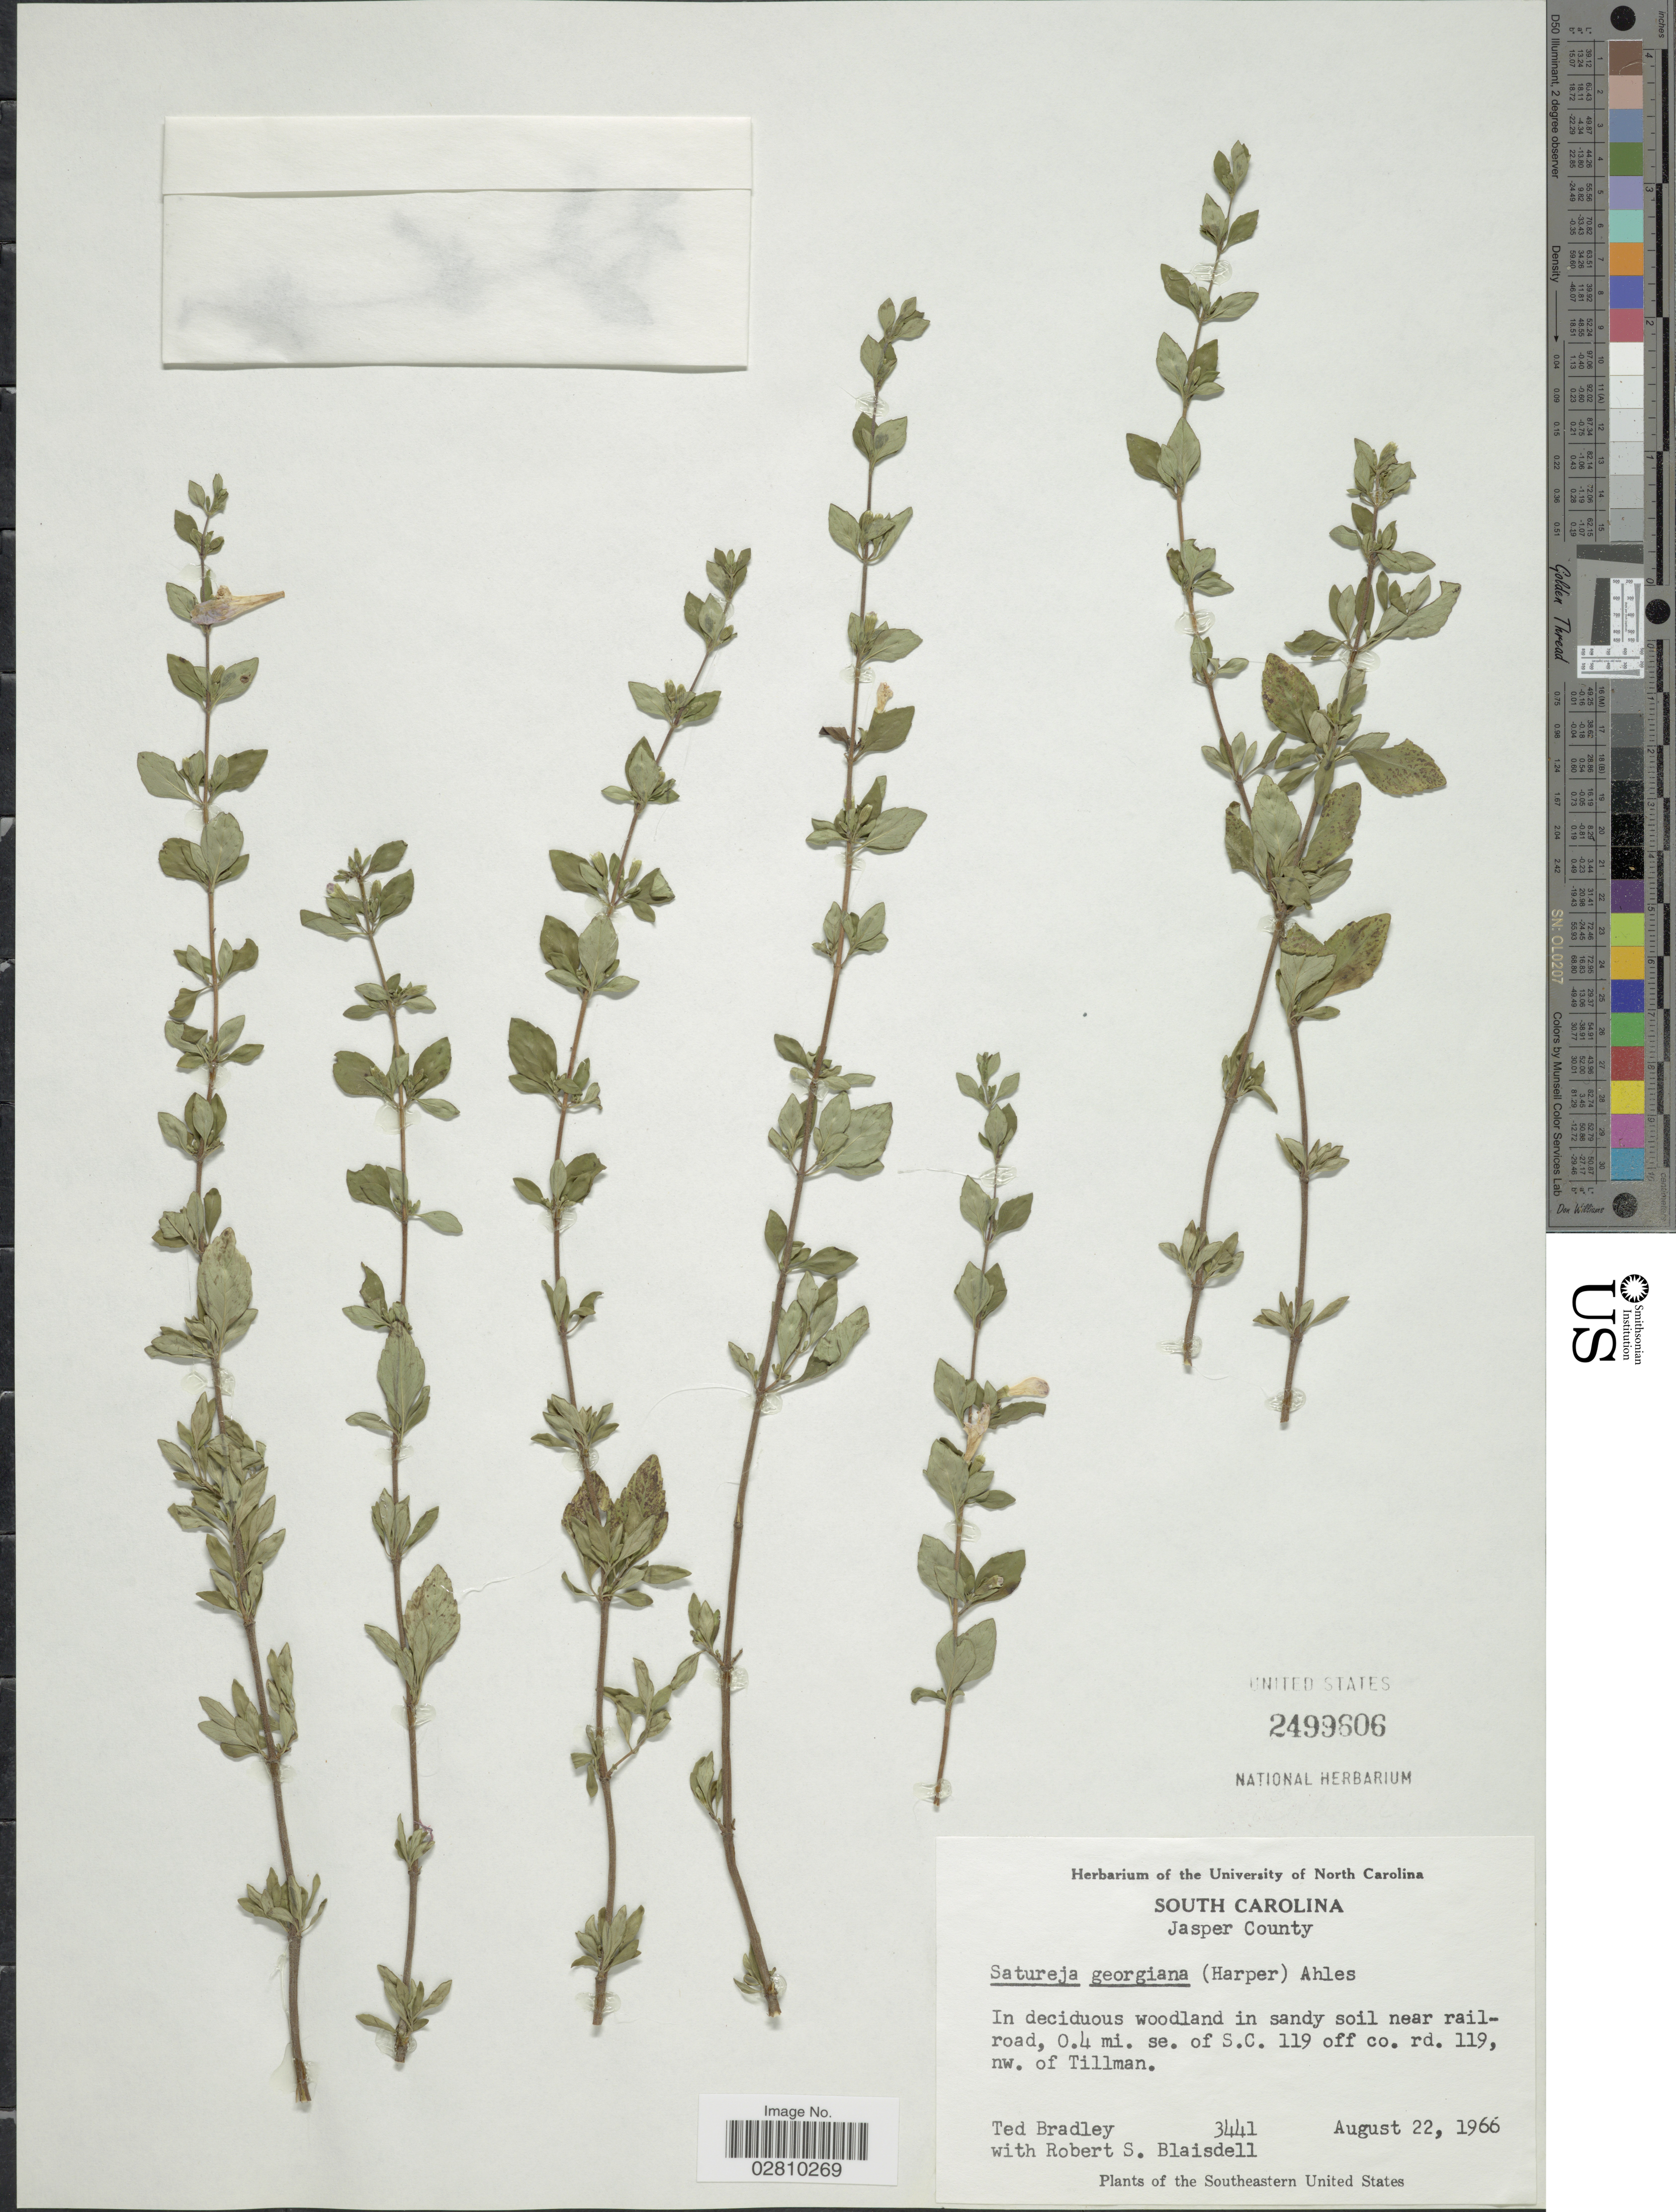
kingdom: Plantae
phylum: Tracheophyta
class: Magnoliopsida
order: Lamiales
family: Lamiaceae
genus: Clinopodium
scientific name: Clinopodium carolinianum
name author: Mill.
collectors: T. Bradley & R. S. Blaisdell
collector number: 3441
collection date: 1966-08-22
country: United States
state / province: South Carolina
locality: Jasper County. In deciduous woodland in sandy soil near rail-road, 0.4 mi. se. of S.C. 119 off co. rd. 119, nw. of Tillman. Southern United States.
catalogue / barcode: US 2499606